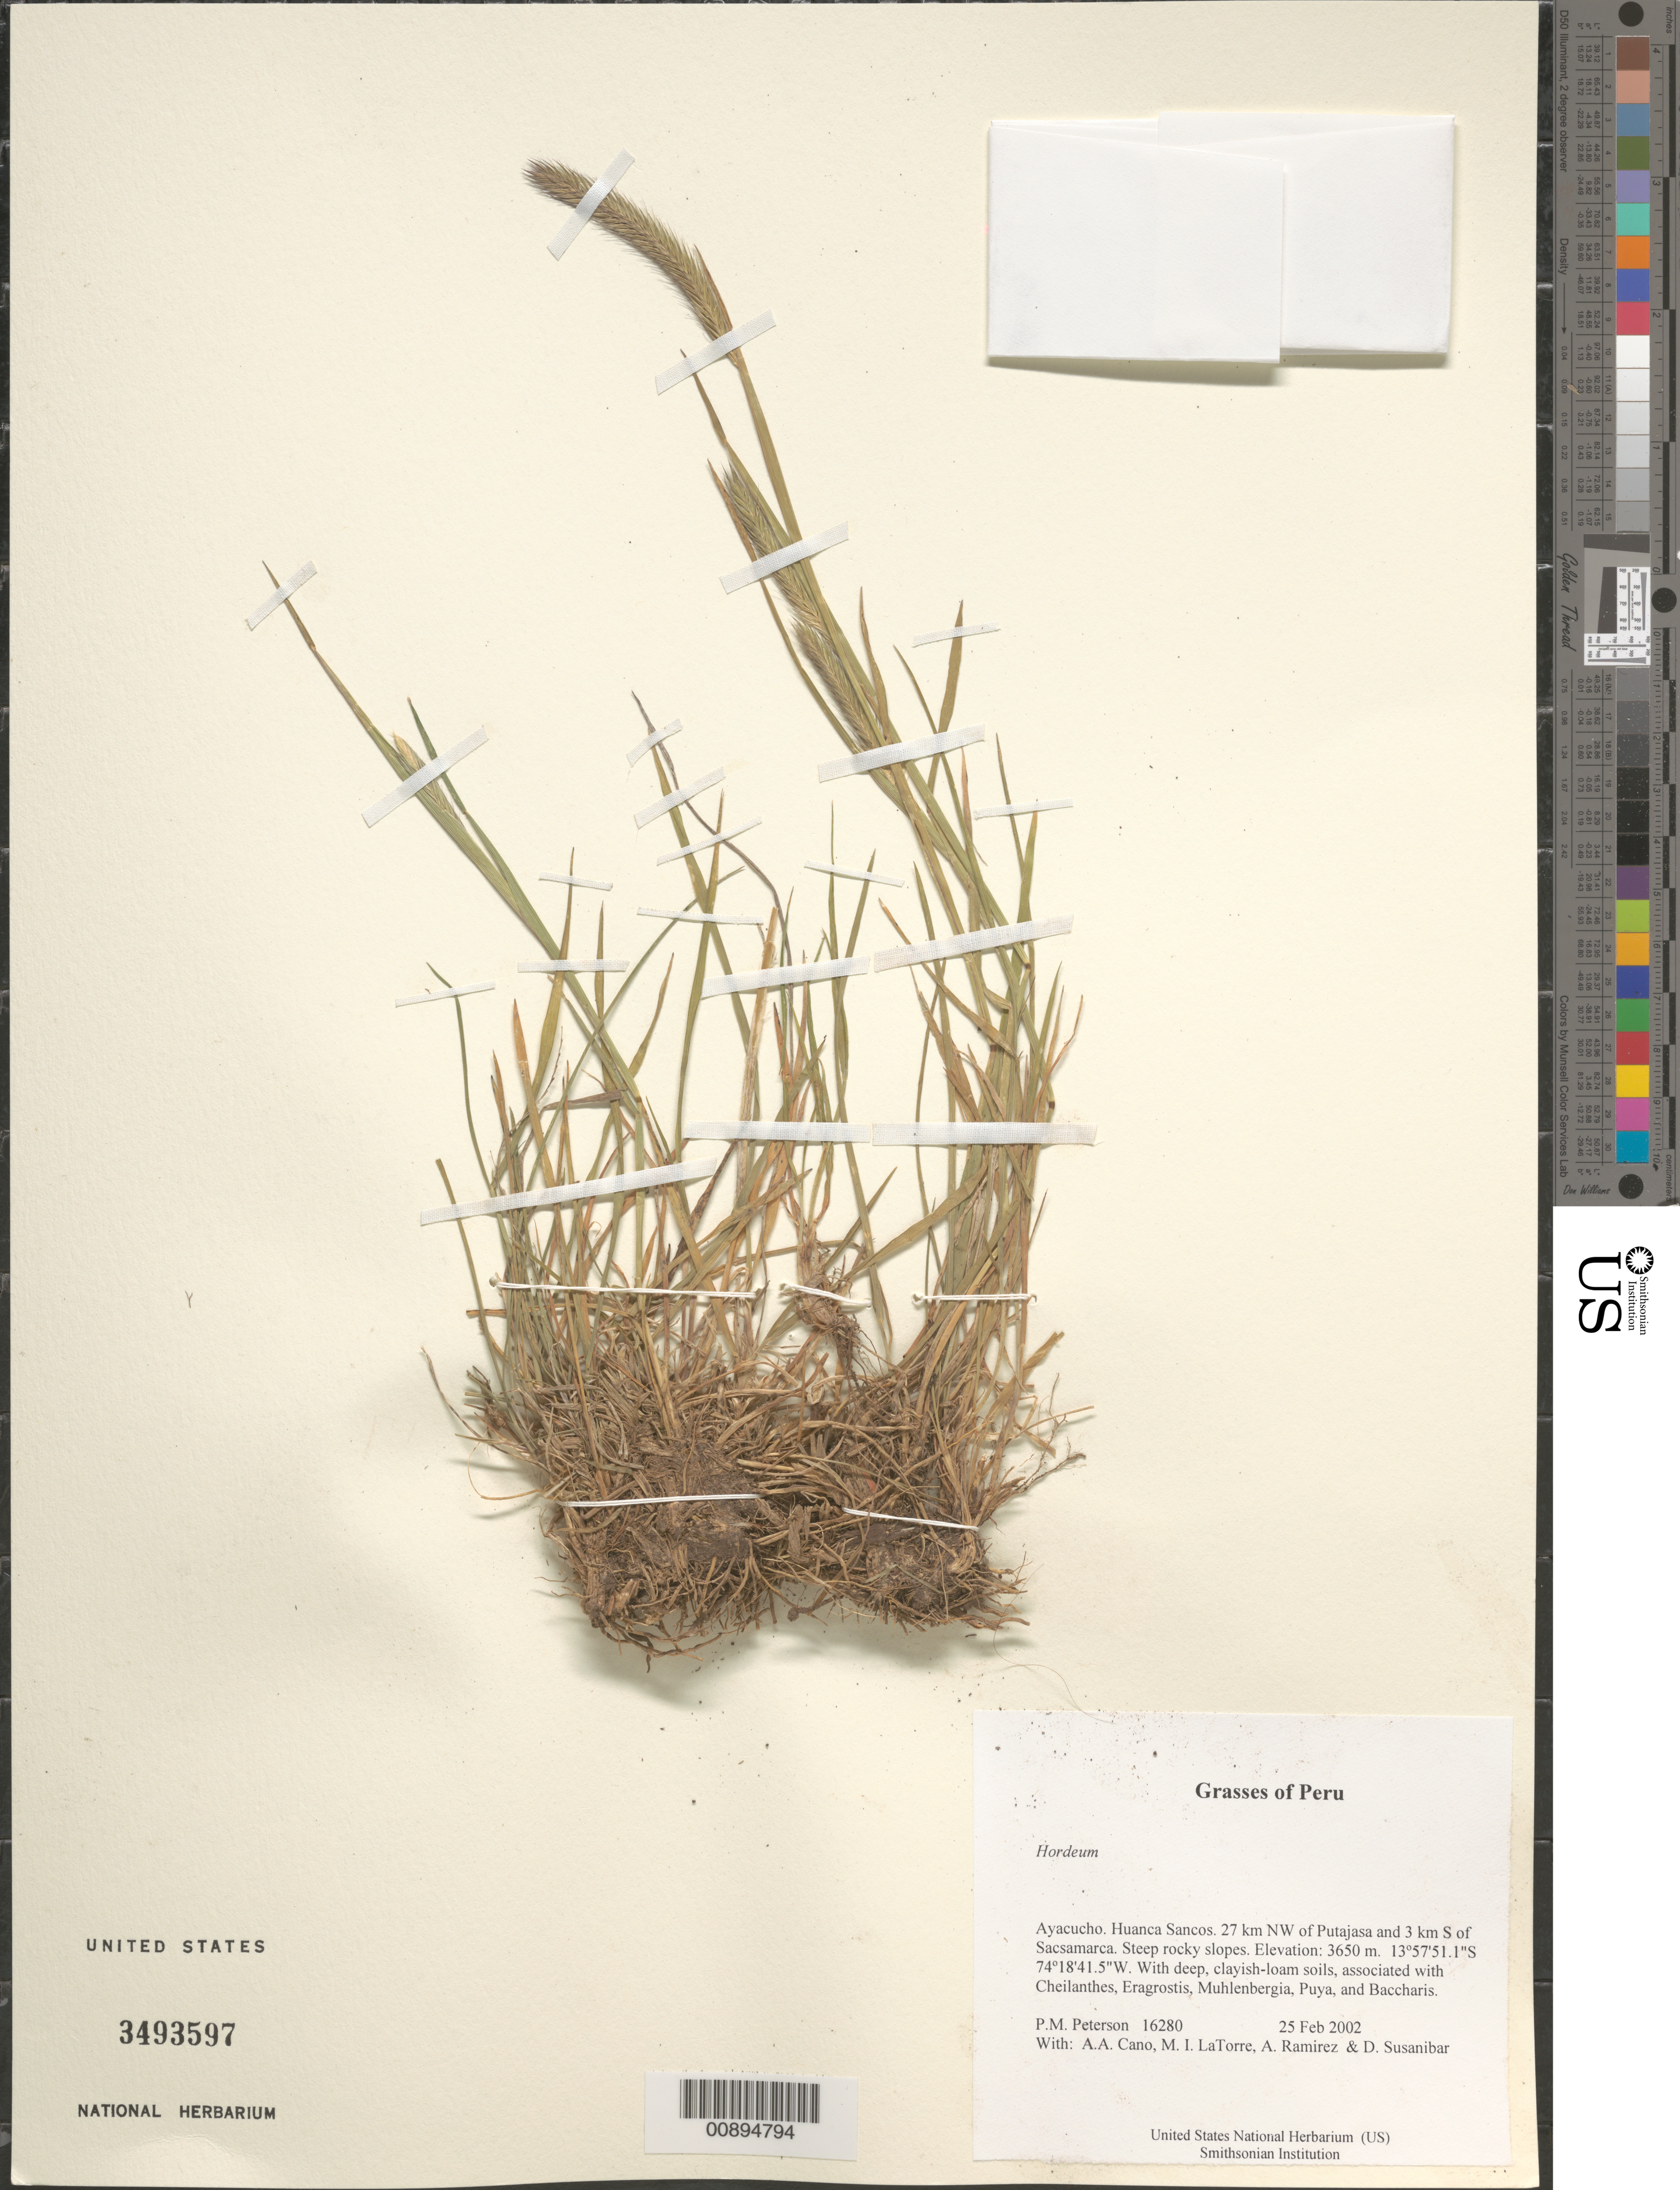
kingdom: Plantae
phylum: Tracheophyta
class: Liliopsida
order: Poales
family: Poaceae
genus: Hordeum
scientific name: Hordeum sp.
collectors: P. M. Peterson, A. Cano, M. I. La Torre, A. Ramírez & D. Susanibar Cruz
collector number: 16280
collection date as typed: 25 Feb 2002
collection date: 2002-02-25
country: Peru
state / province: Ayacucho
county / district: Huanca Sancos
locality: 27 km NW of Putajasa and 3 km S of Sacsamarca. Steep rocky slopes.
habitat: With deep, clayish-loam soils, associated with ~Cheilanthes, Eragrostis, Muhlenbergia, Puya, and Baccharis~.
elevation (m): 3650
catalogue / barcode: US 3493597